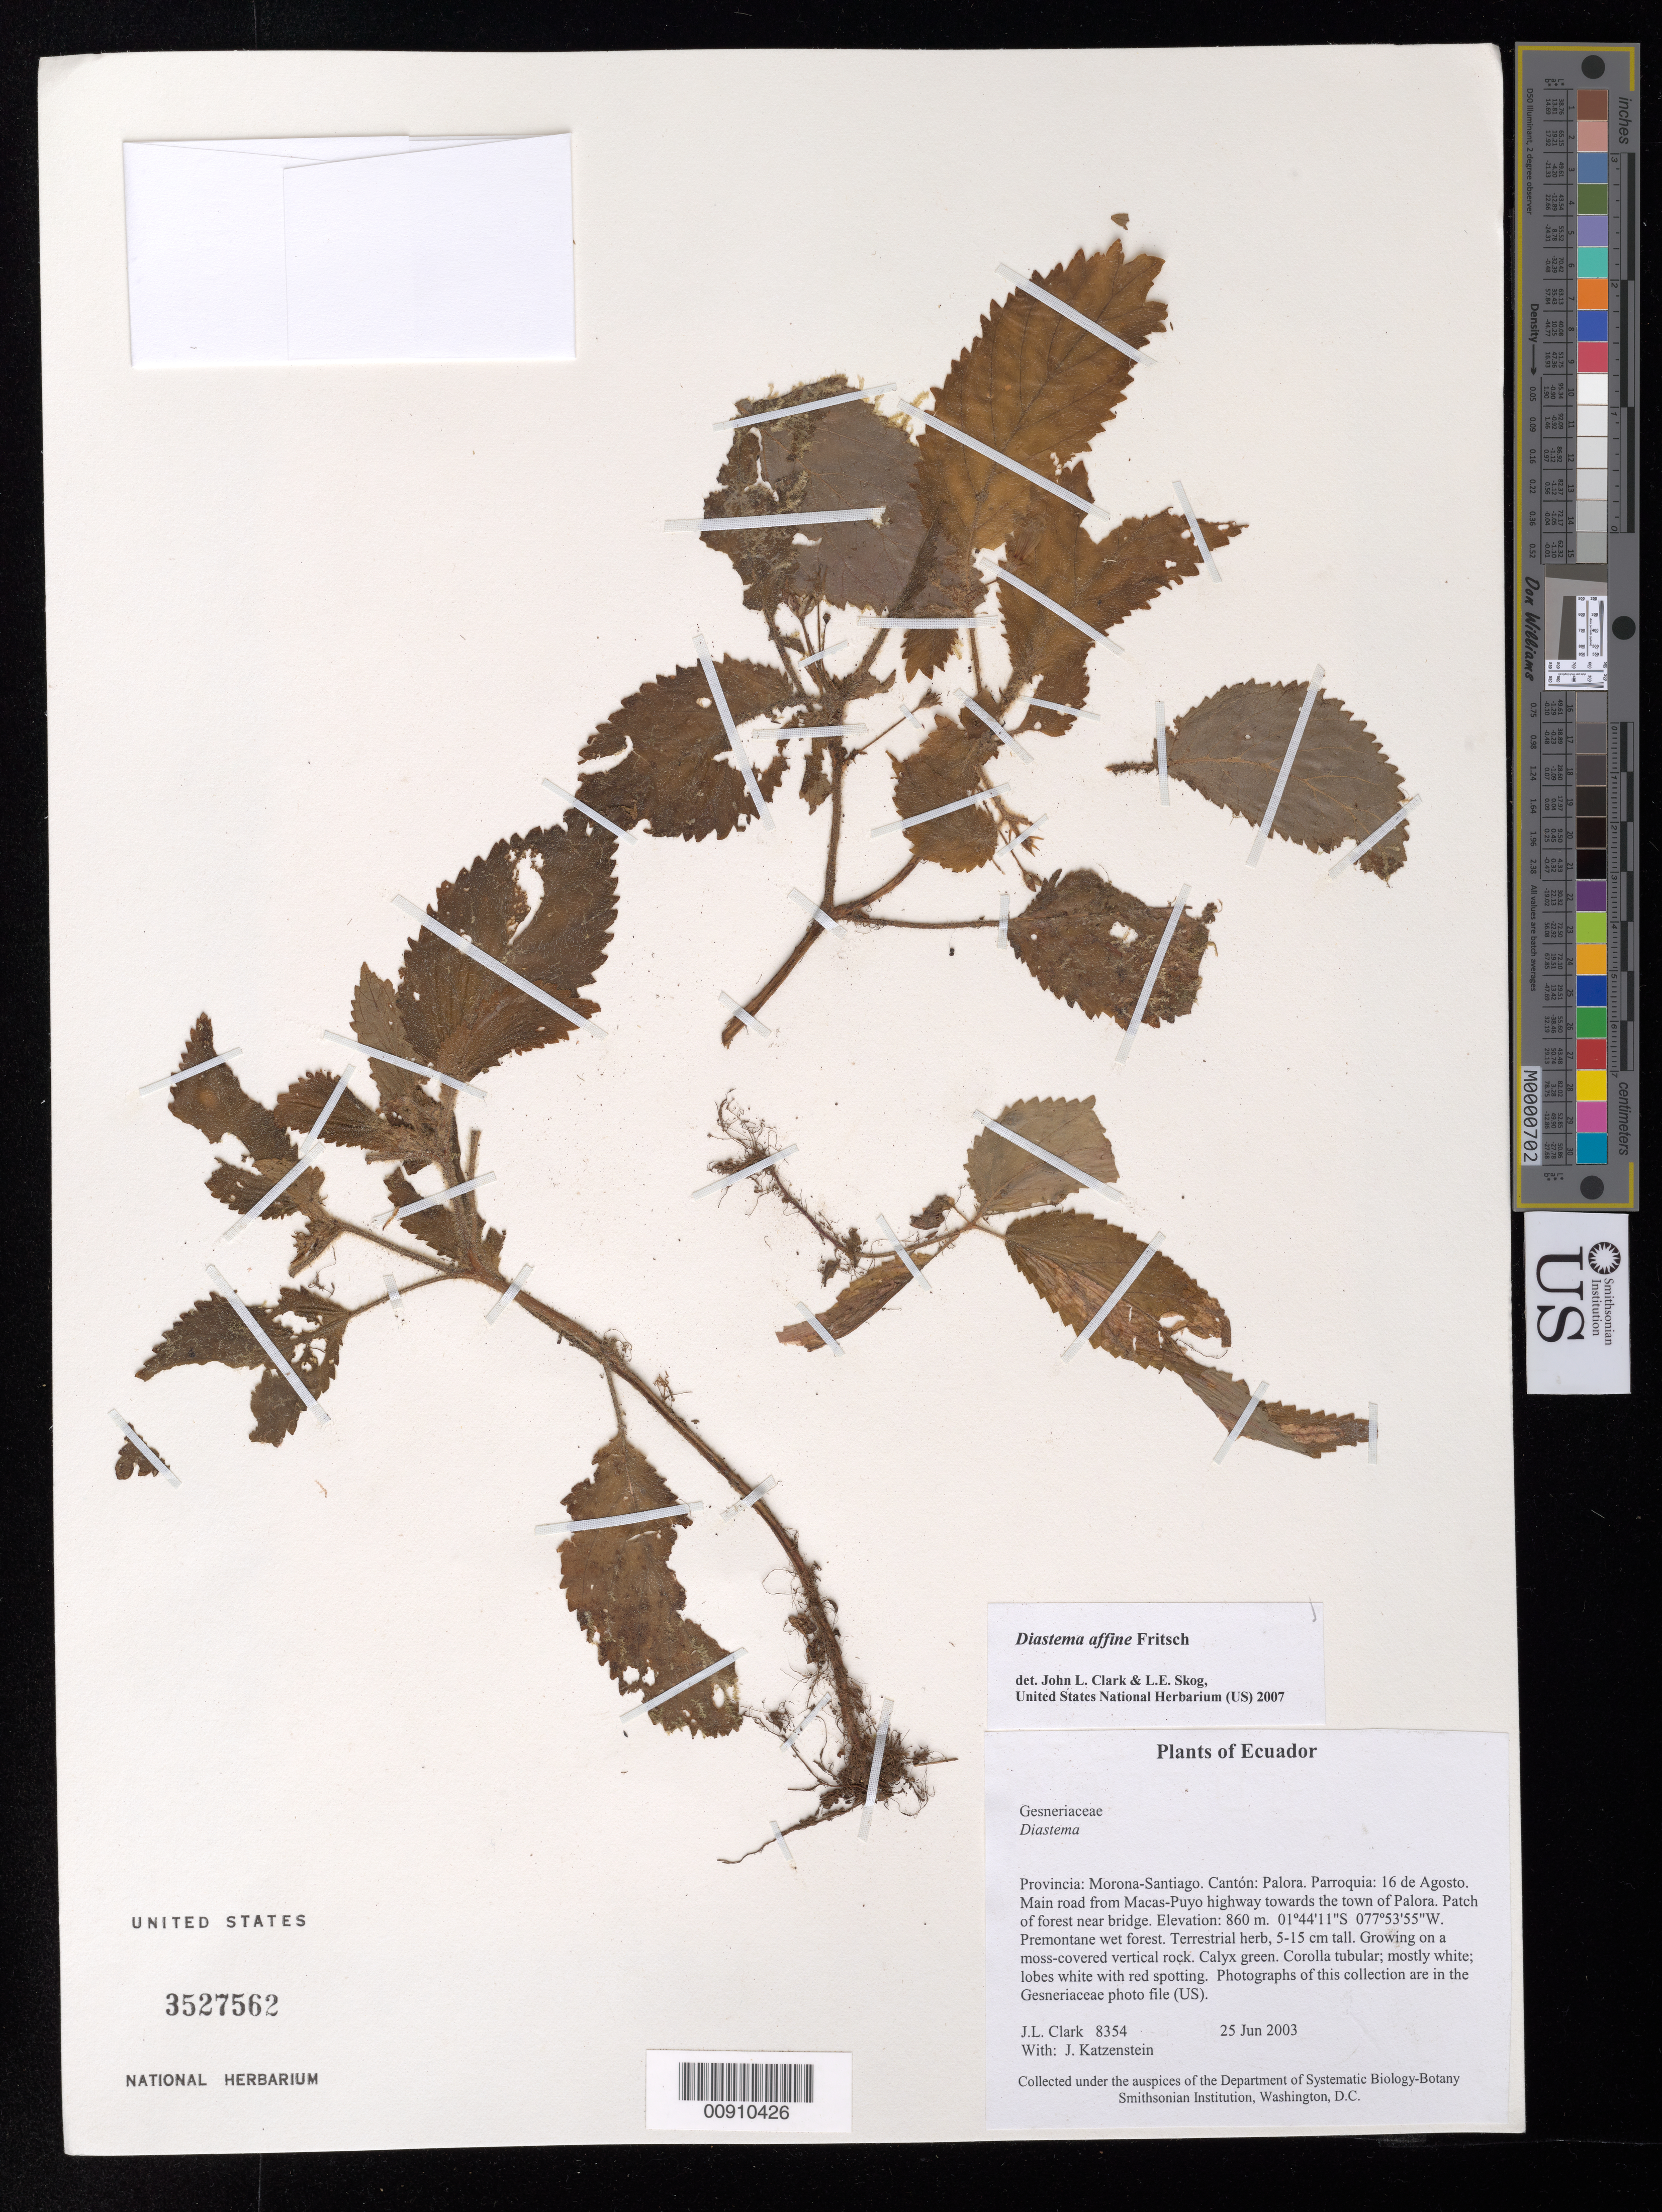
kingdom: Plantae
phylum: Tracheophyta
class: Magnoliopsida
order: Lamiales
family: Gesneriaceae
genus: Diastema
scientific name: Diastema affine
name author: Fritsch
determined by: Clark, J. L.; Skog, Laurence E.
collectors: J. L. Clark & J. Katzenstein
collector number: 8354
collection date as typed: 25 Jun 2003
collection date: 2003-06-25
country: Ecuador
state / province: Morona-Santiago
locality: Palora. Parroquia: 16 de Agosto. Main road from Macas-Puyo highway towards the town of Palora. Patch of forest near bridge.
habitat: Premontane wet forest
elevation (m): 860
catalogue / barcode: US 3527562